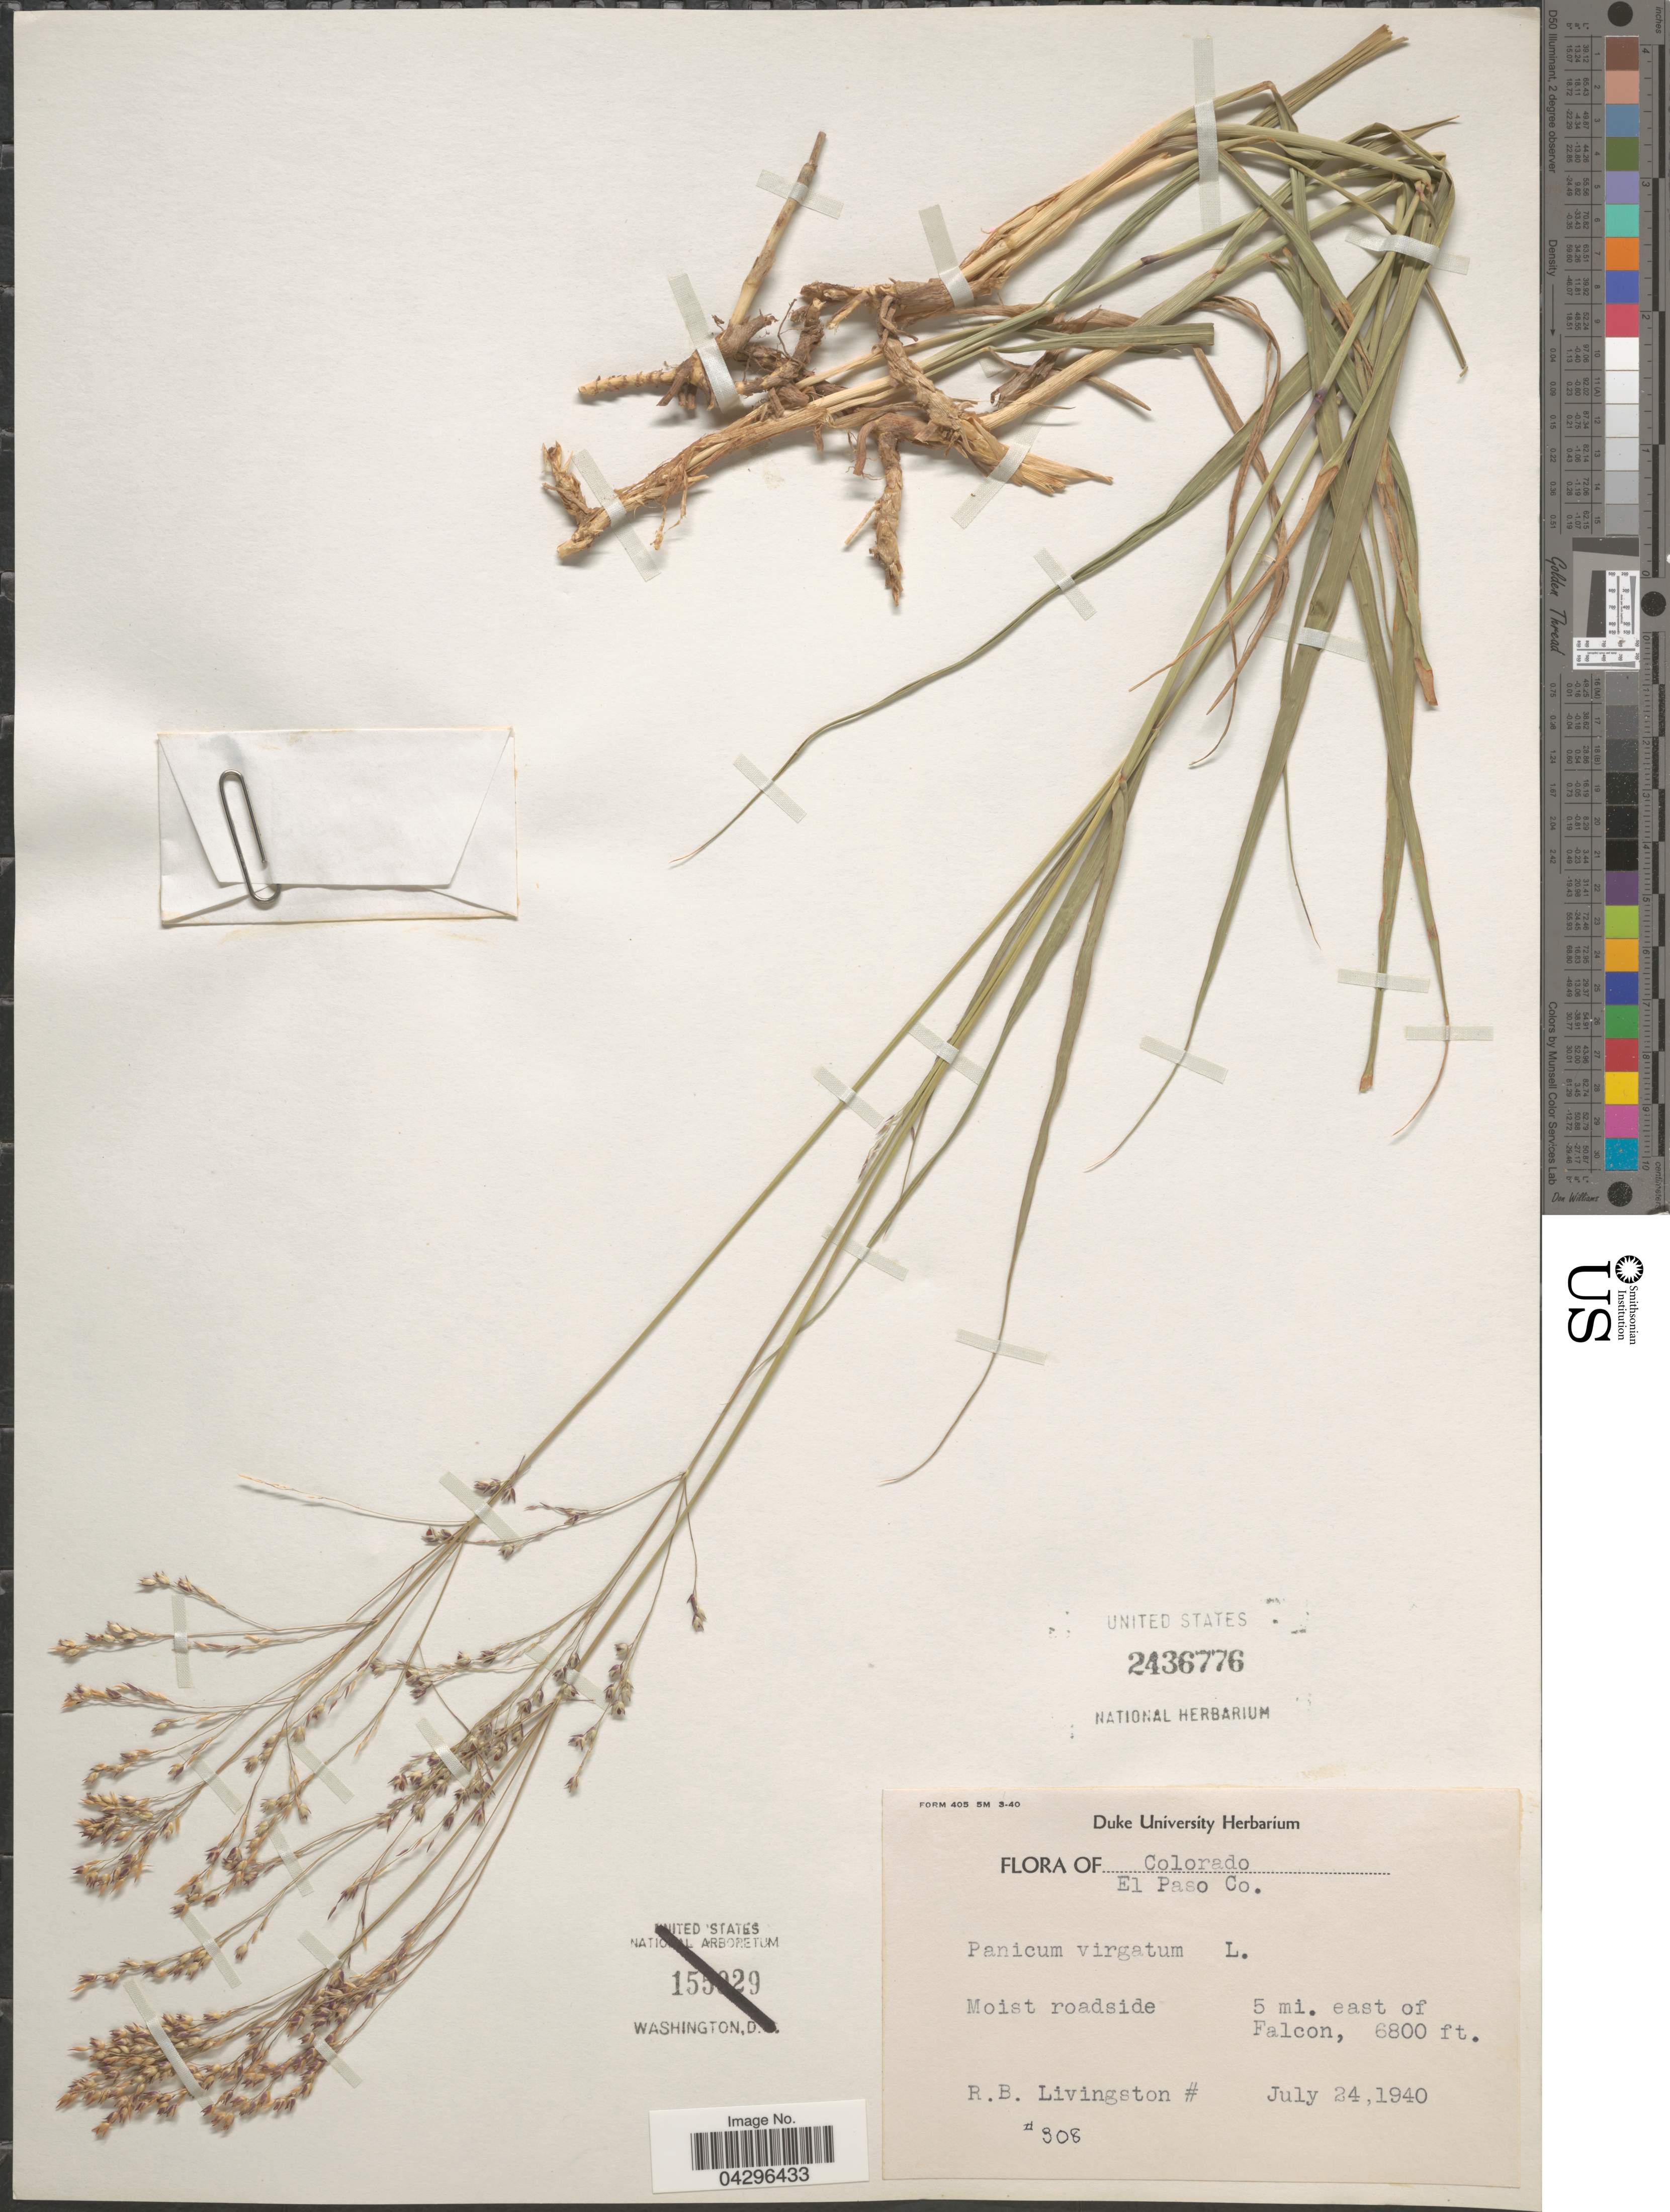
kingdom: Plantae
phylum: Tracheophyta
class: Liliopsida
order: Poales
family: Poaceae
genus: Panicum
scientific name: Panicum virgatum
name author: L.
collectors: R. Livingston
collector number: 308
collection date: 1940-07-24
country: United States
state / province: Colorado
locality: El Paso Co. Moist roadside. 5 mi. east of Falcon.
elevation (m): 2073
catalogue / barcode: US 2436776